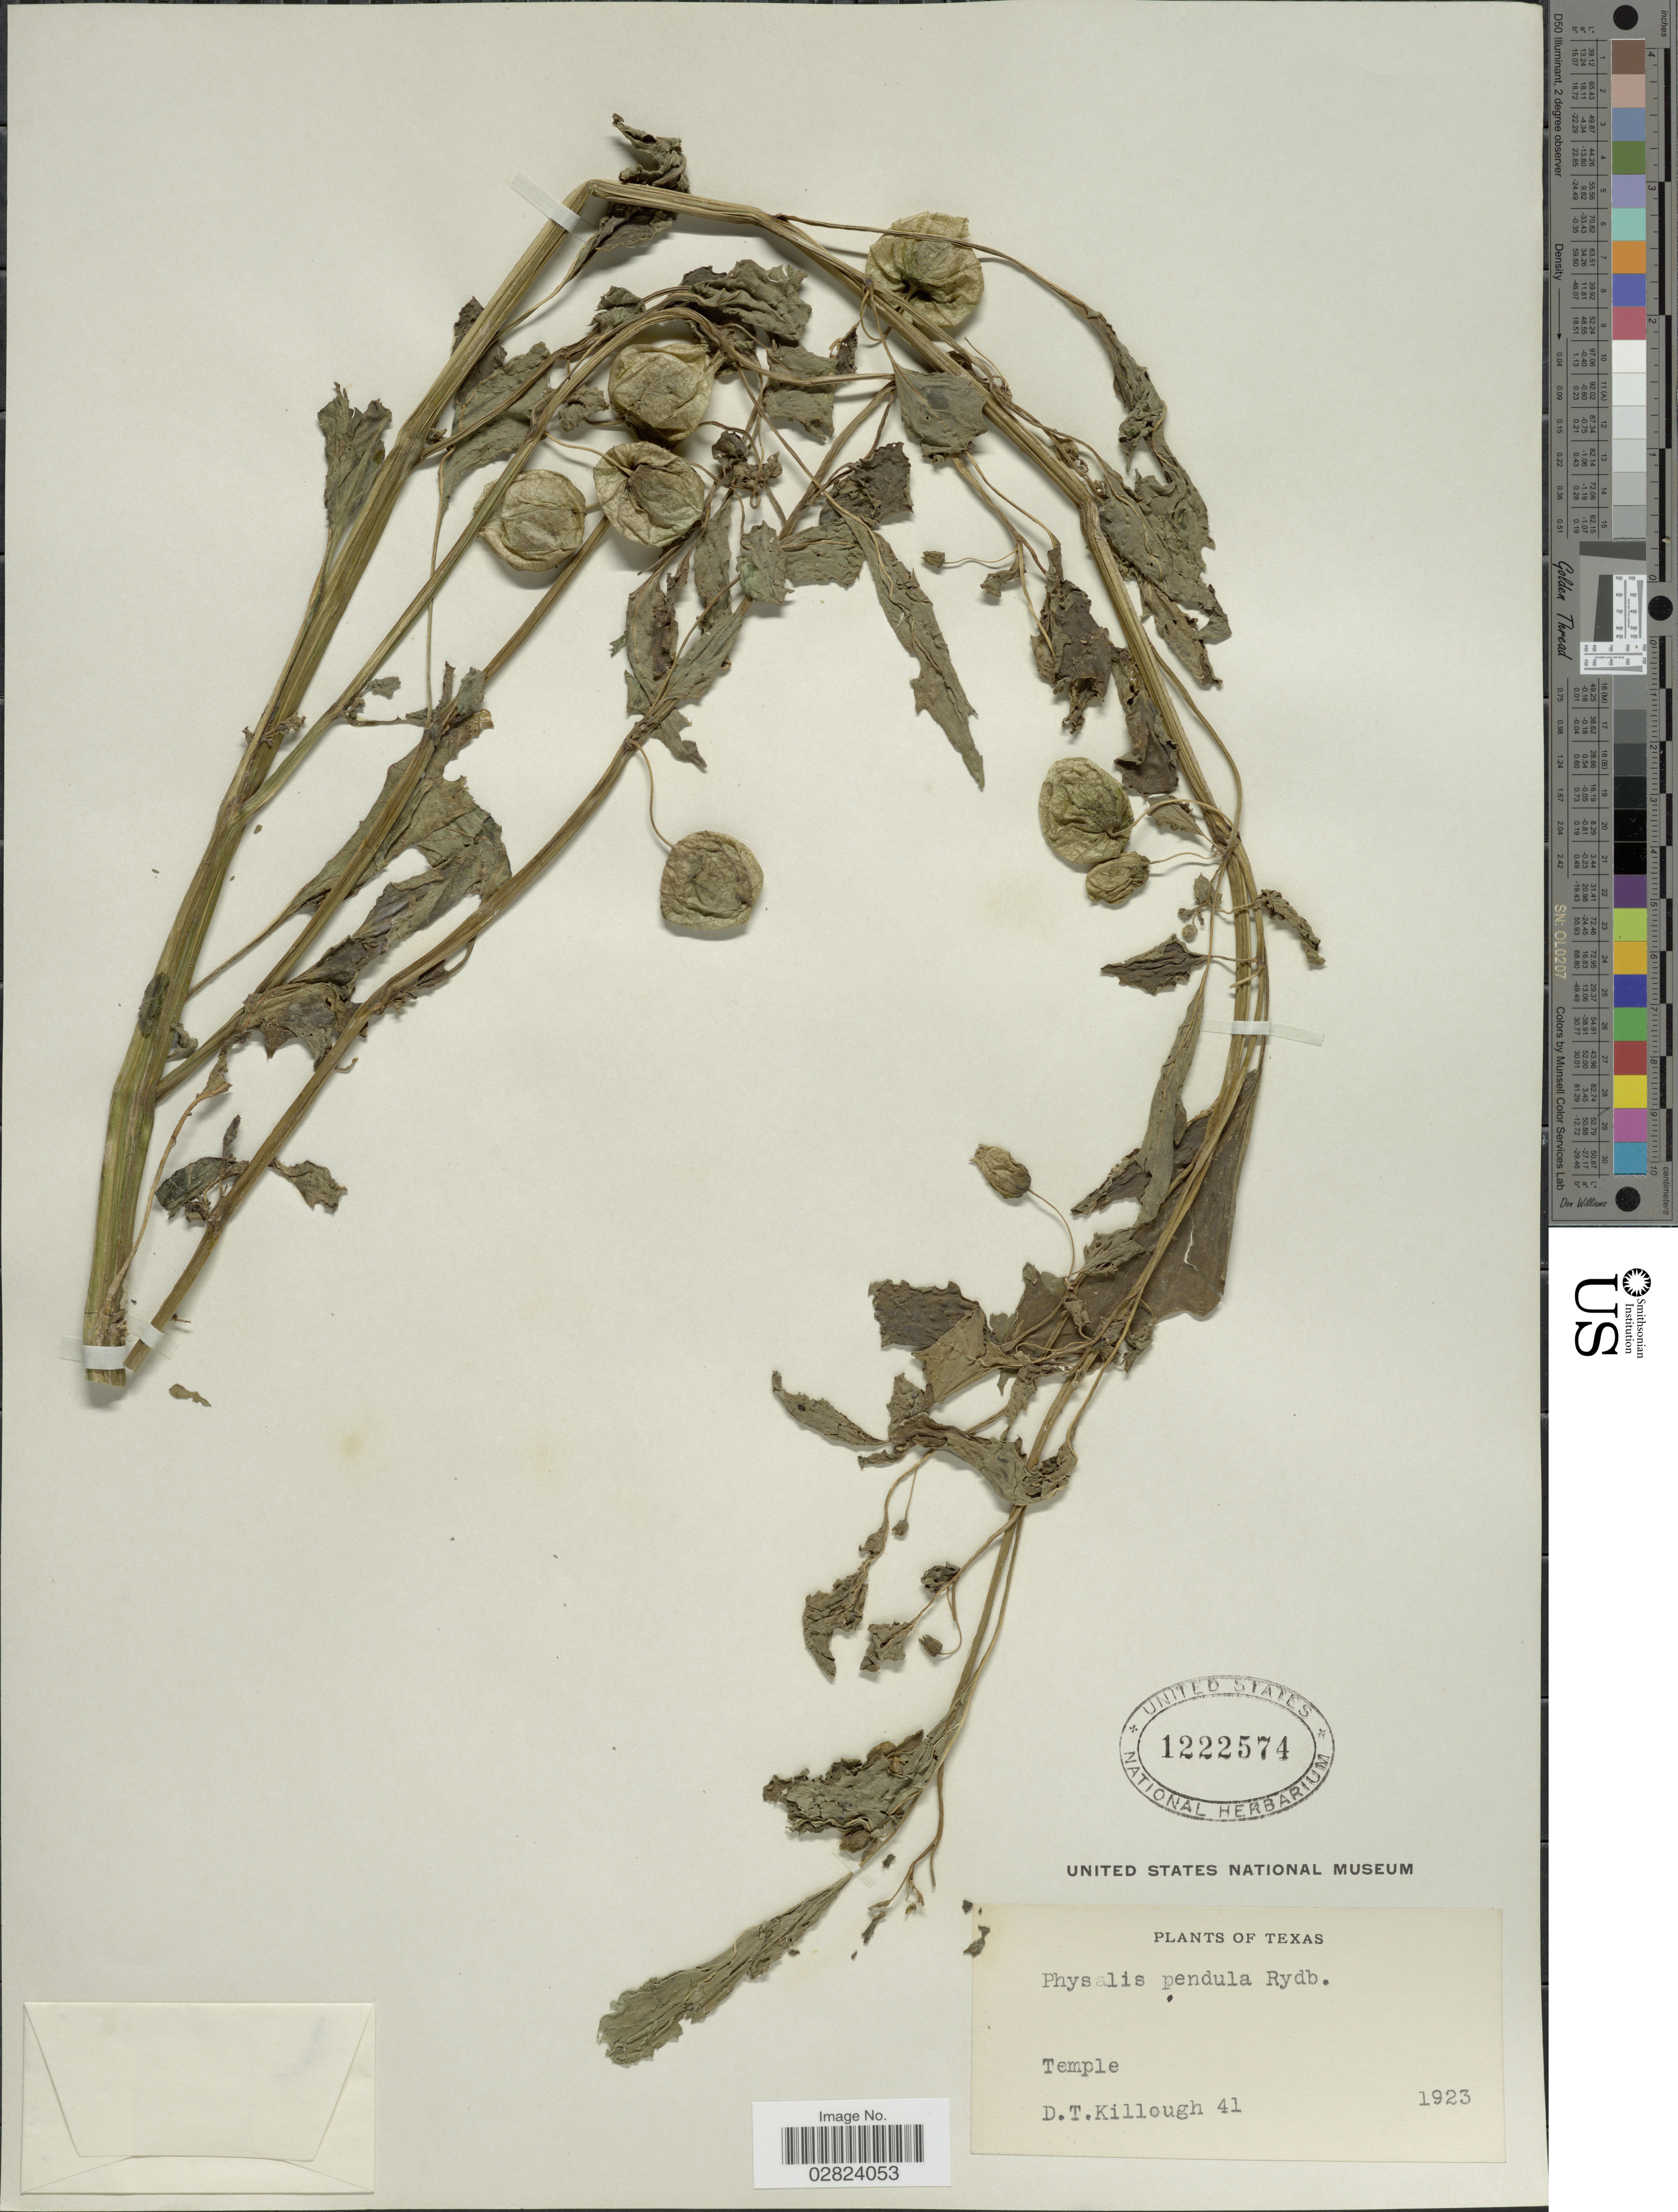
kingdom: Plantae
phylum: Tracheophyta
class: Magnoliopsida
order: Solanales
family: Solanaceae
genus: Physalis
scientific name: Physalis pendula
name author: Rydb.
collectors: D. Killough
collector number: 41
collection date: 1923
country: United States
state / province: Texas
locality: Temple.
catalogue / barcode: US 1222574